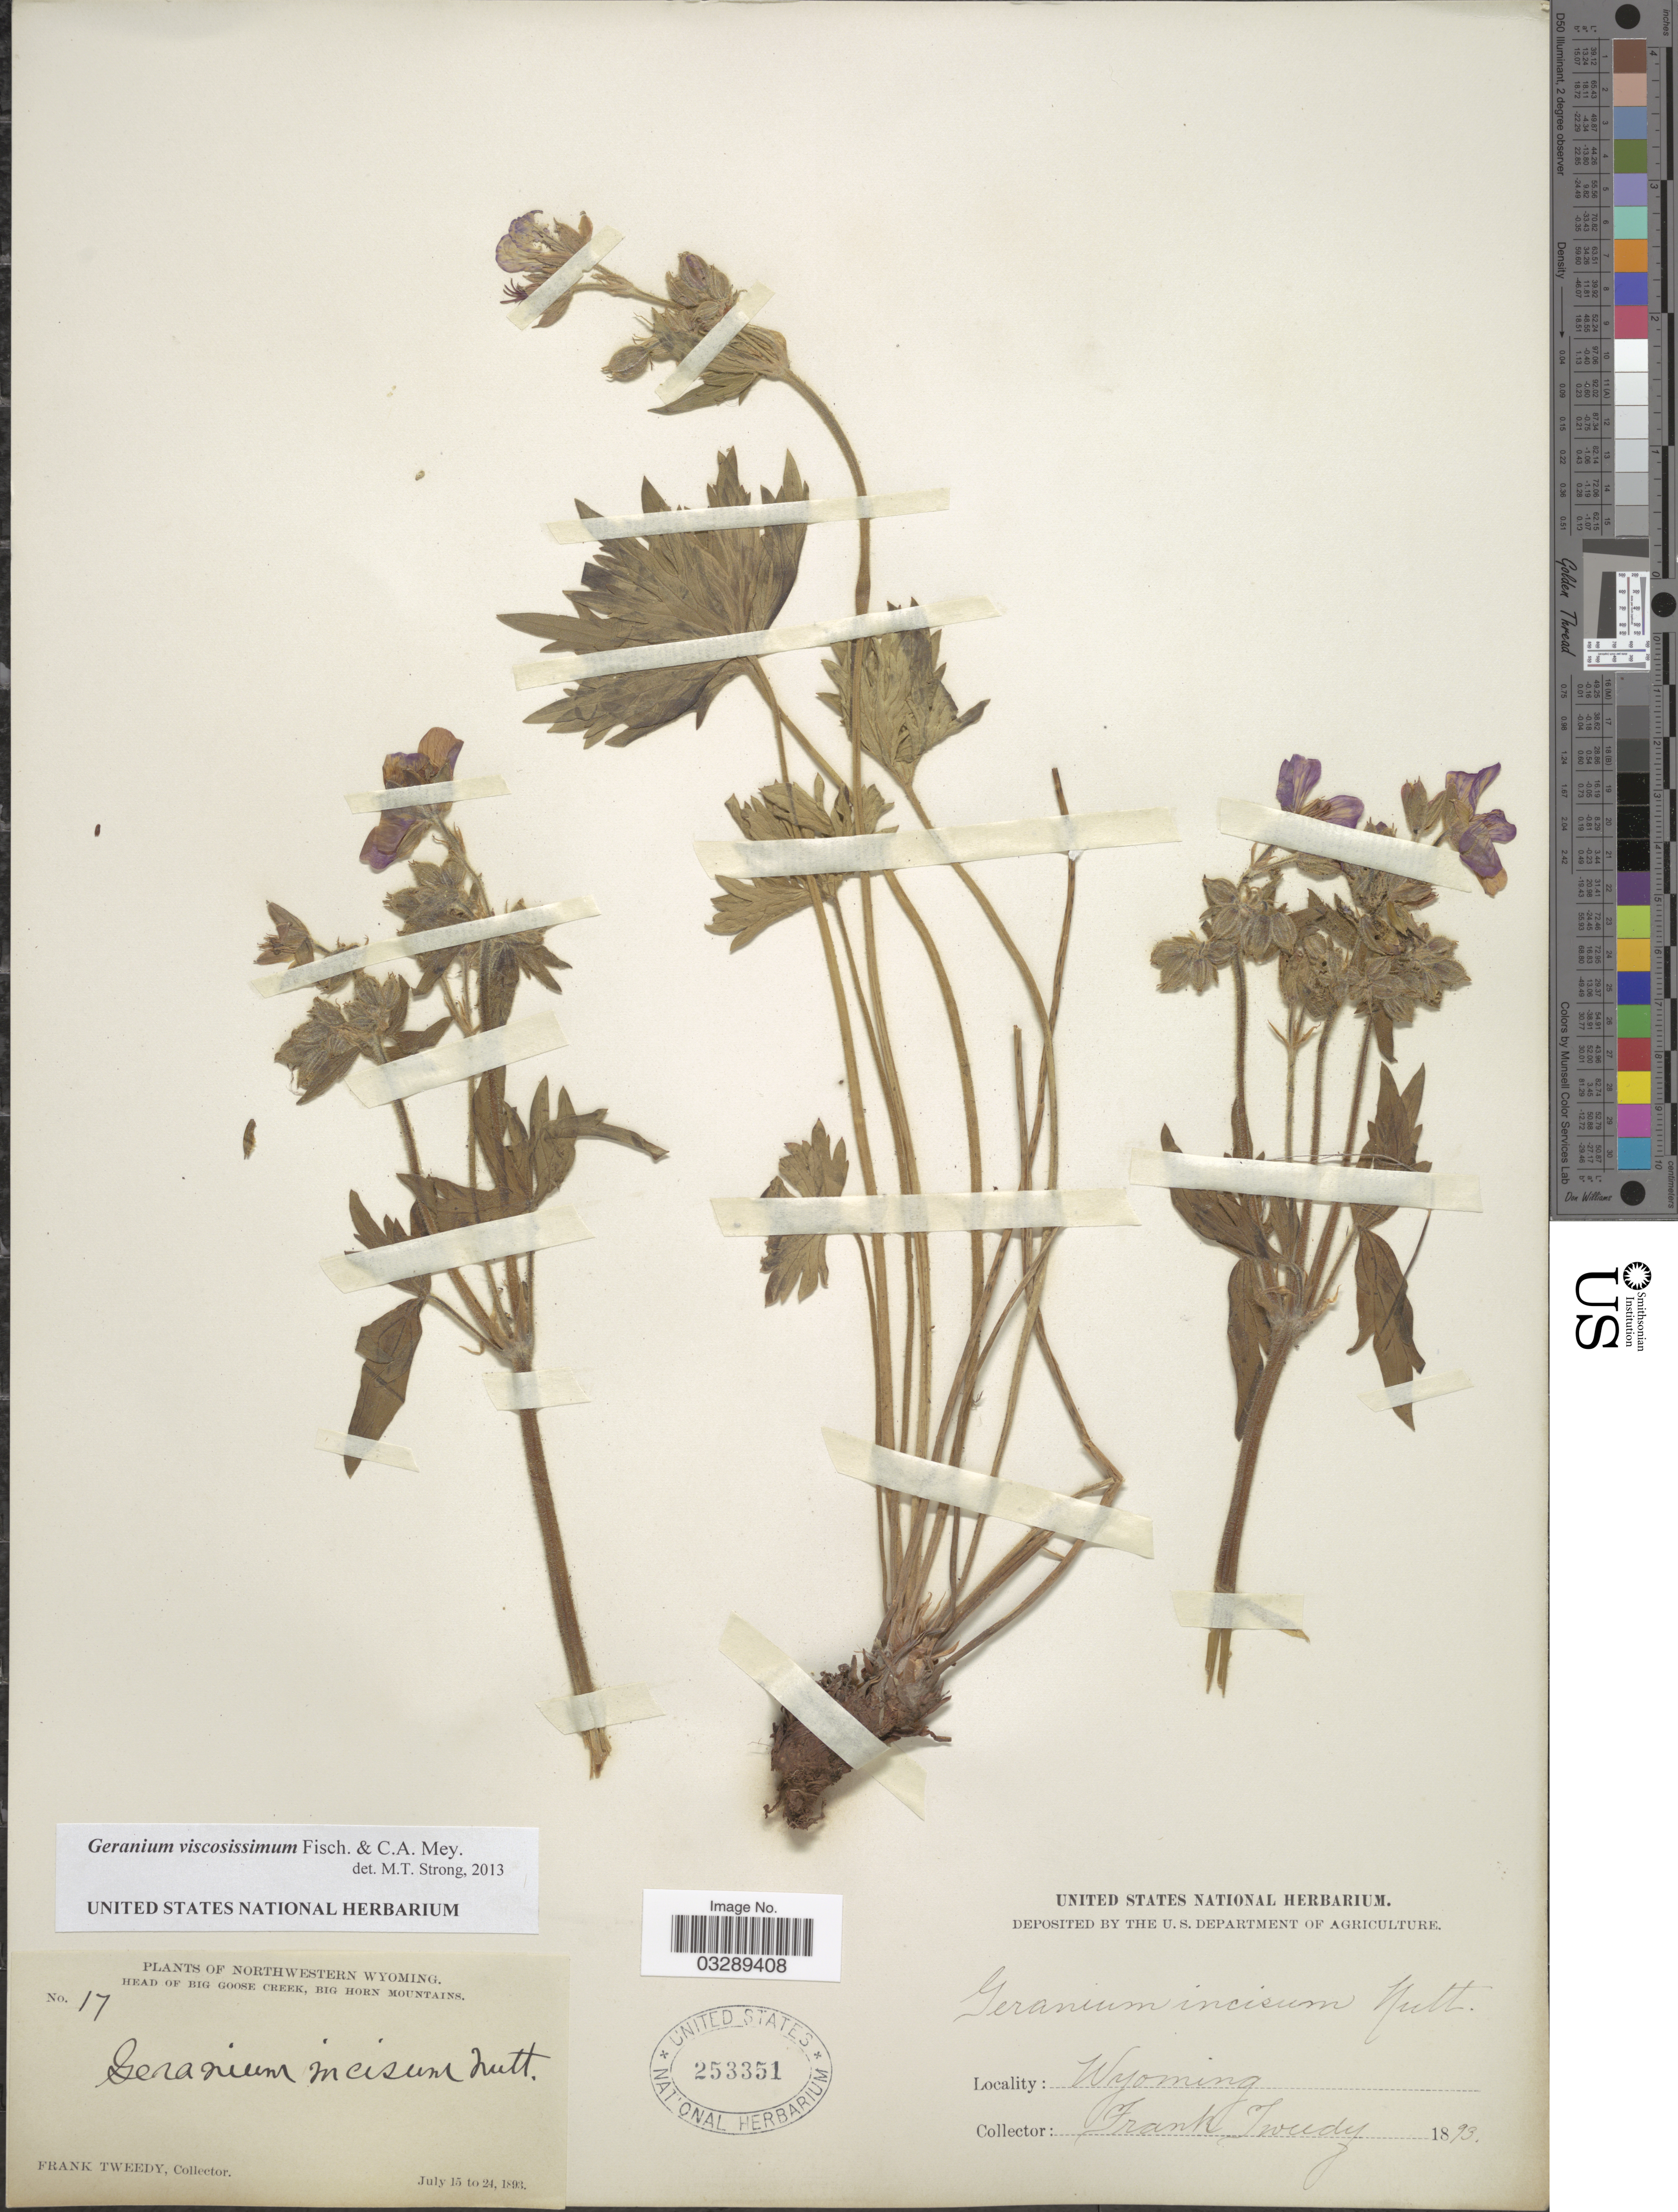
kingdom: Plantae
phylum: Tracheophyta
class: Magnoliopsida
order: Geraniales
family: Geraniaceae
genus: Geranium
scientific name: Geranium viscosissimum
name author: Fisch. & C.A. Mey.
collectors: F. Tweedy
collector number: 17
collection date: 1893-07-15/1893-07-24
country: United States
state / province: Wyoming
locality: Northwestern Wyoming. Head of Big Goose Creek, Big Horn Mountains.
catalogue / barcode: US 253351